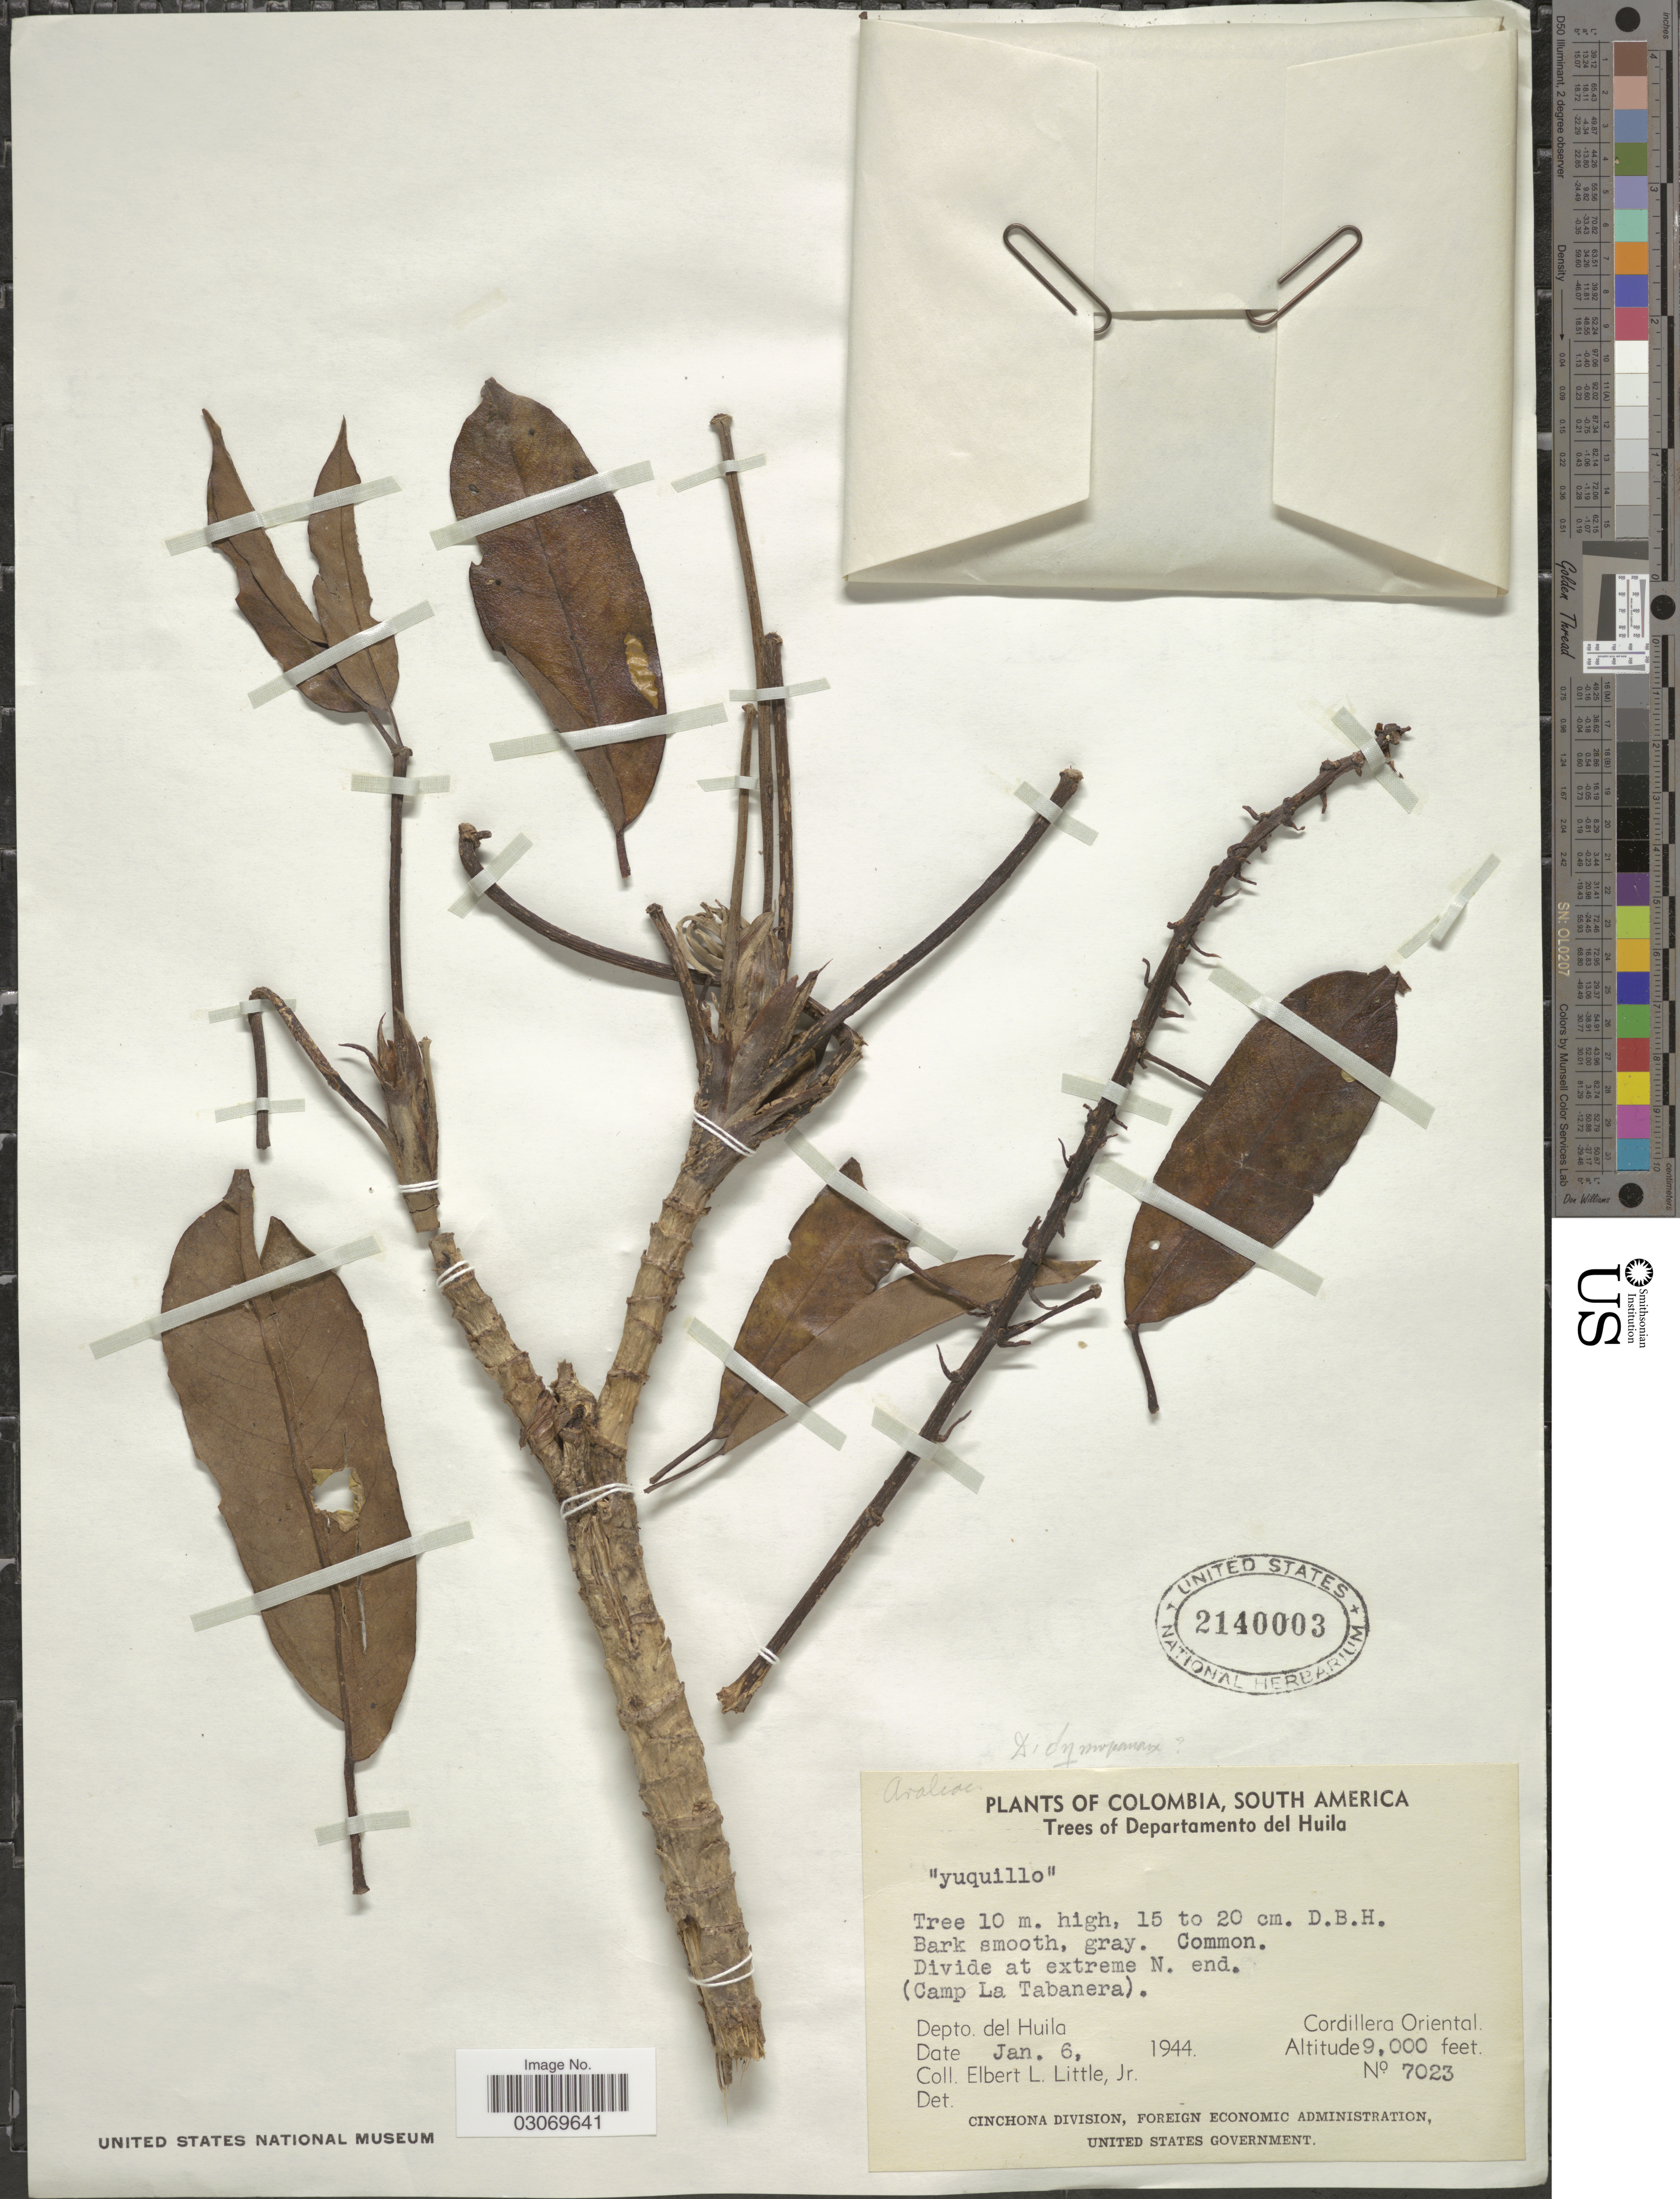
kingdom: Plantae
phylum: Tracheophyta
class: Magnoliopsida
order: Apiales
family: Araliaceae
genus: Schefflera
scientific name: Schefflera sp.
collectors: E. L. Little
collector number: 7023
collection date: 1944-01-06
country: Colombia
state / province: Huila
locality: Trees of Departamento del Huila, Divide at extreme N. end. (Camp La Tabanera), Depto. del Huila, Cordillera Oriental.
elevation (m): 2743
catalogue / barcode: US 2140003